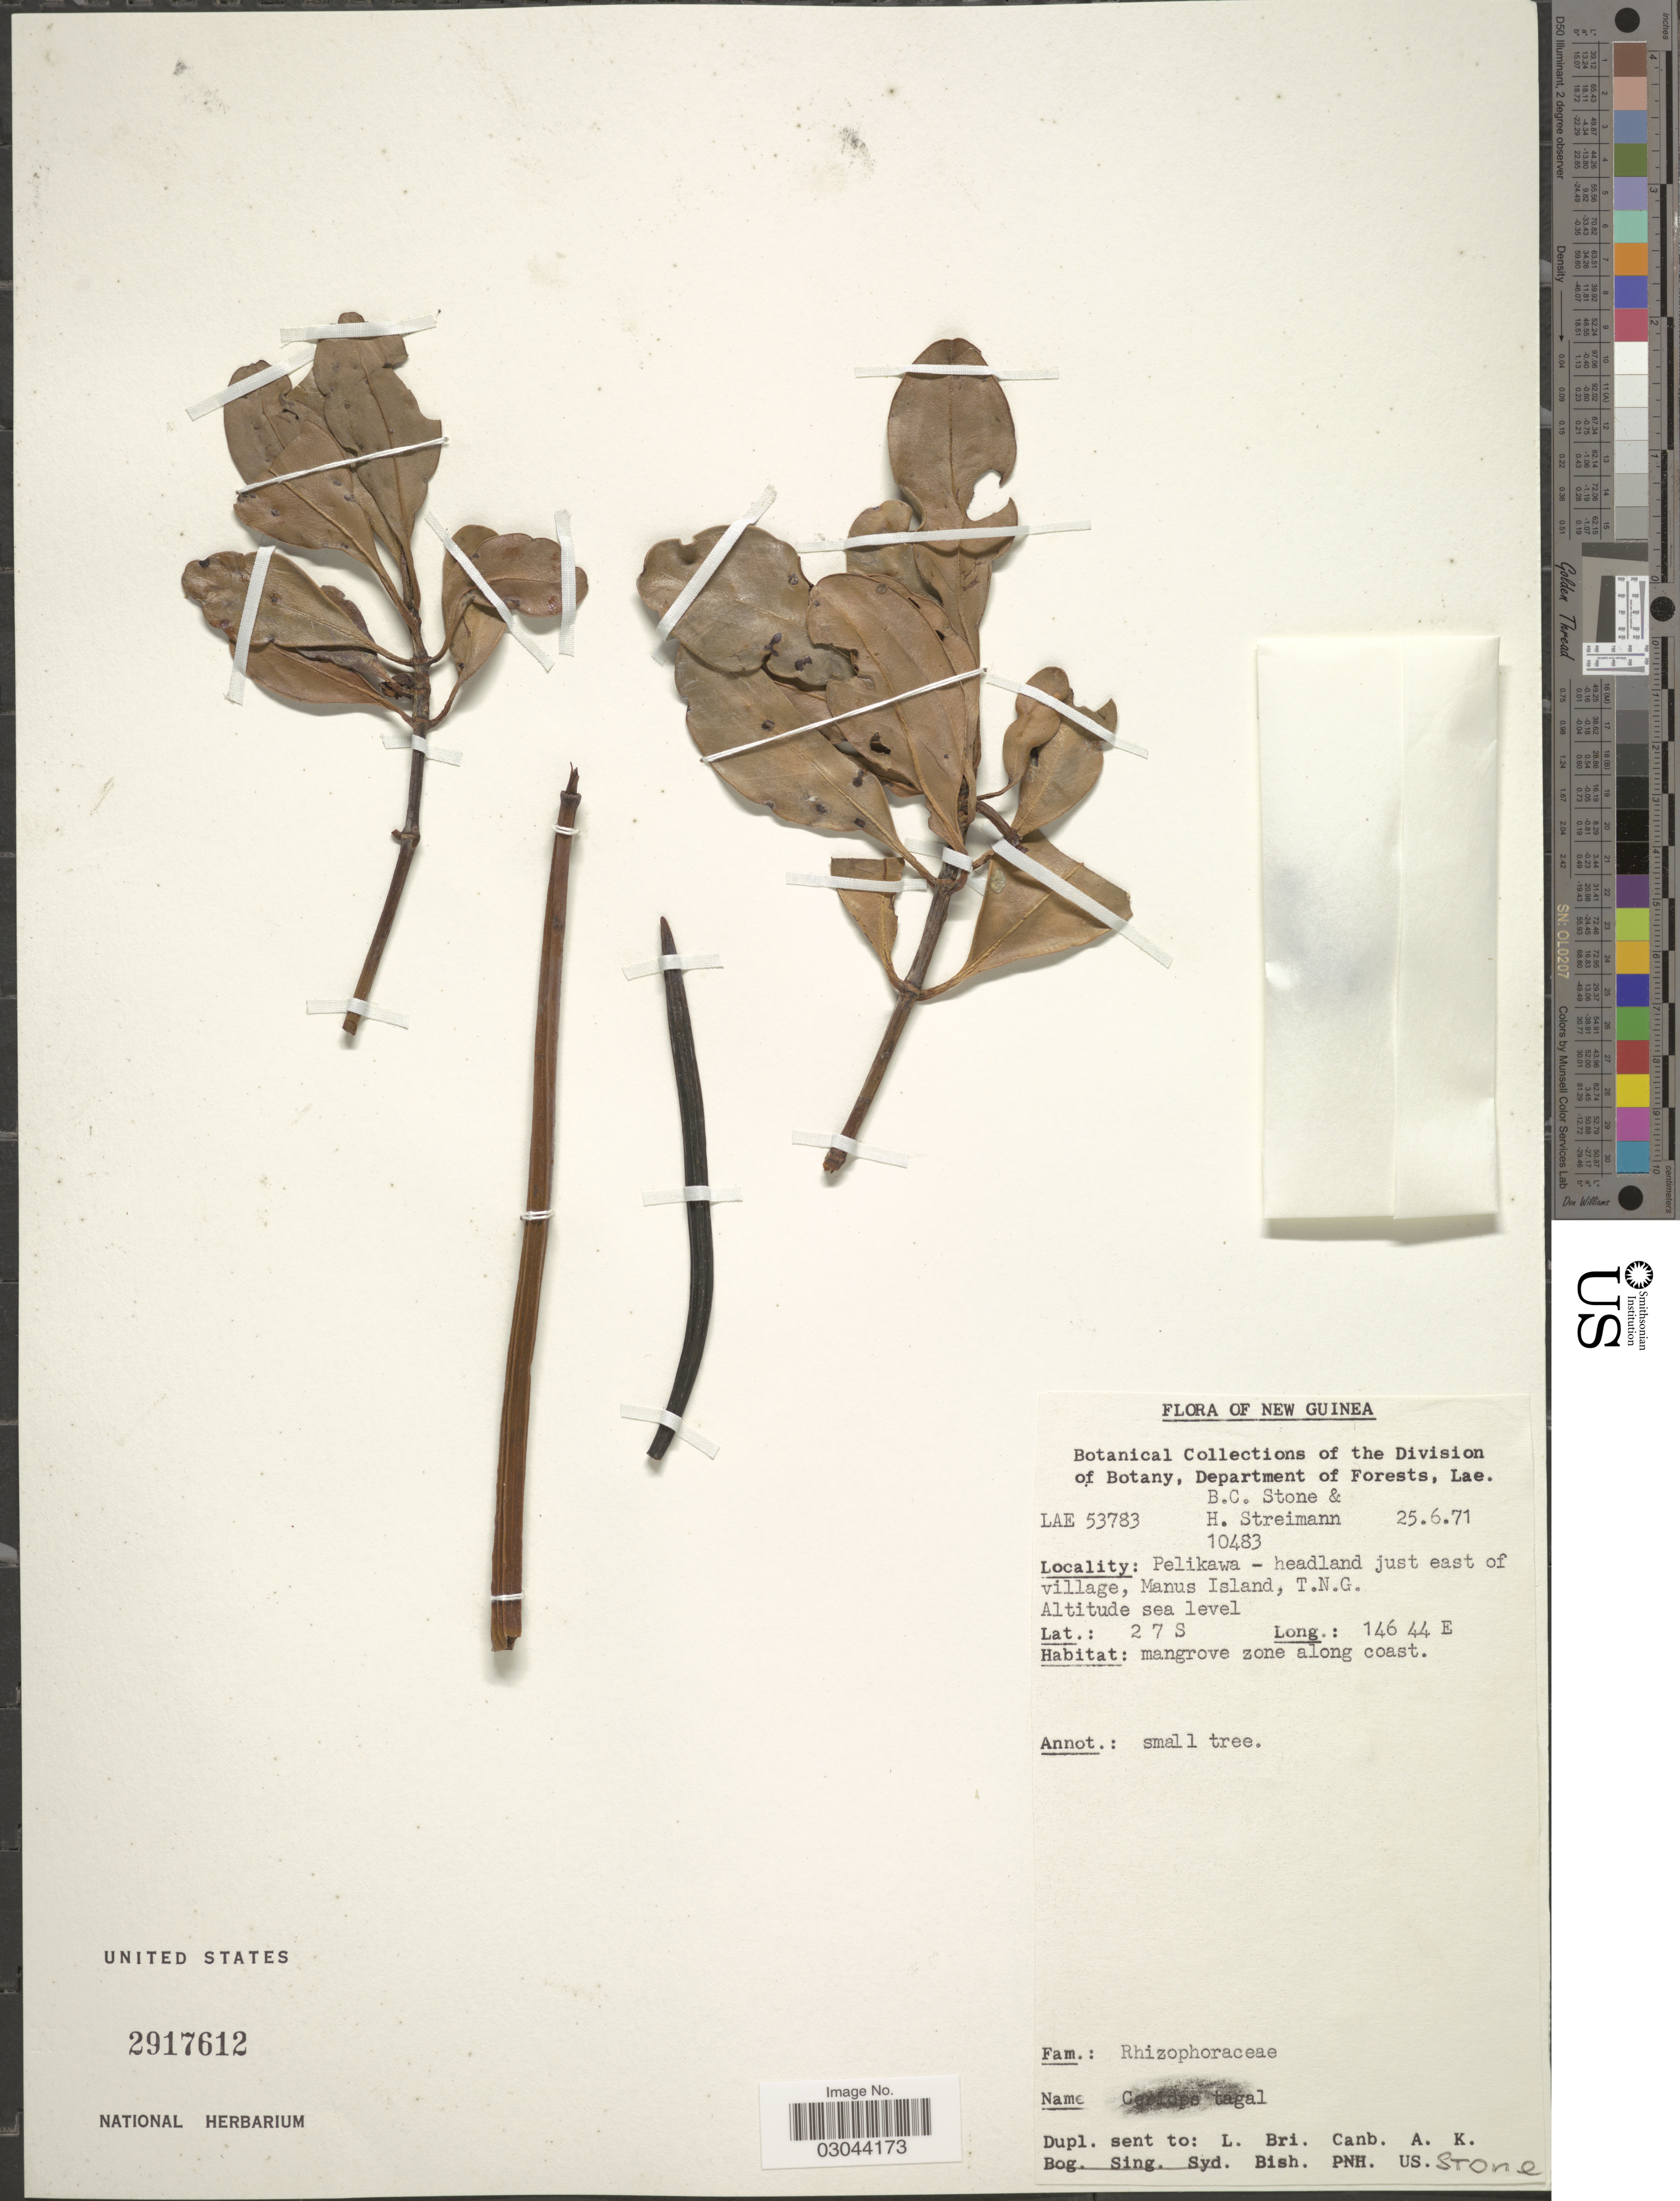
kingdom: Plantae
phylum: Tracheophyta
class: Magnoliopsida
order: Malpighiales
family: Rhizophoraceae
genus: Ceriops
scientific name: Ceriops tagal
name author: (Perr.) C.B. Rob.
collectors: B. C. Stone & H. Streimann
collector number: LAE53783/10483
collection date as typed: Transcribed d/m/y: 25/6/71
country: Papua New Guinea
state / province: Manus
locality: New Guinea. Pelikawa - headland just east of village, Manus Island, T. N. G.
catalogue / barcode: US 2917612